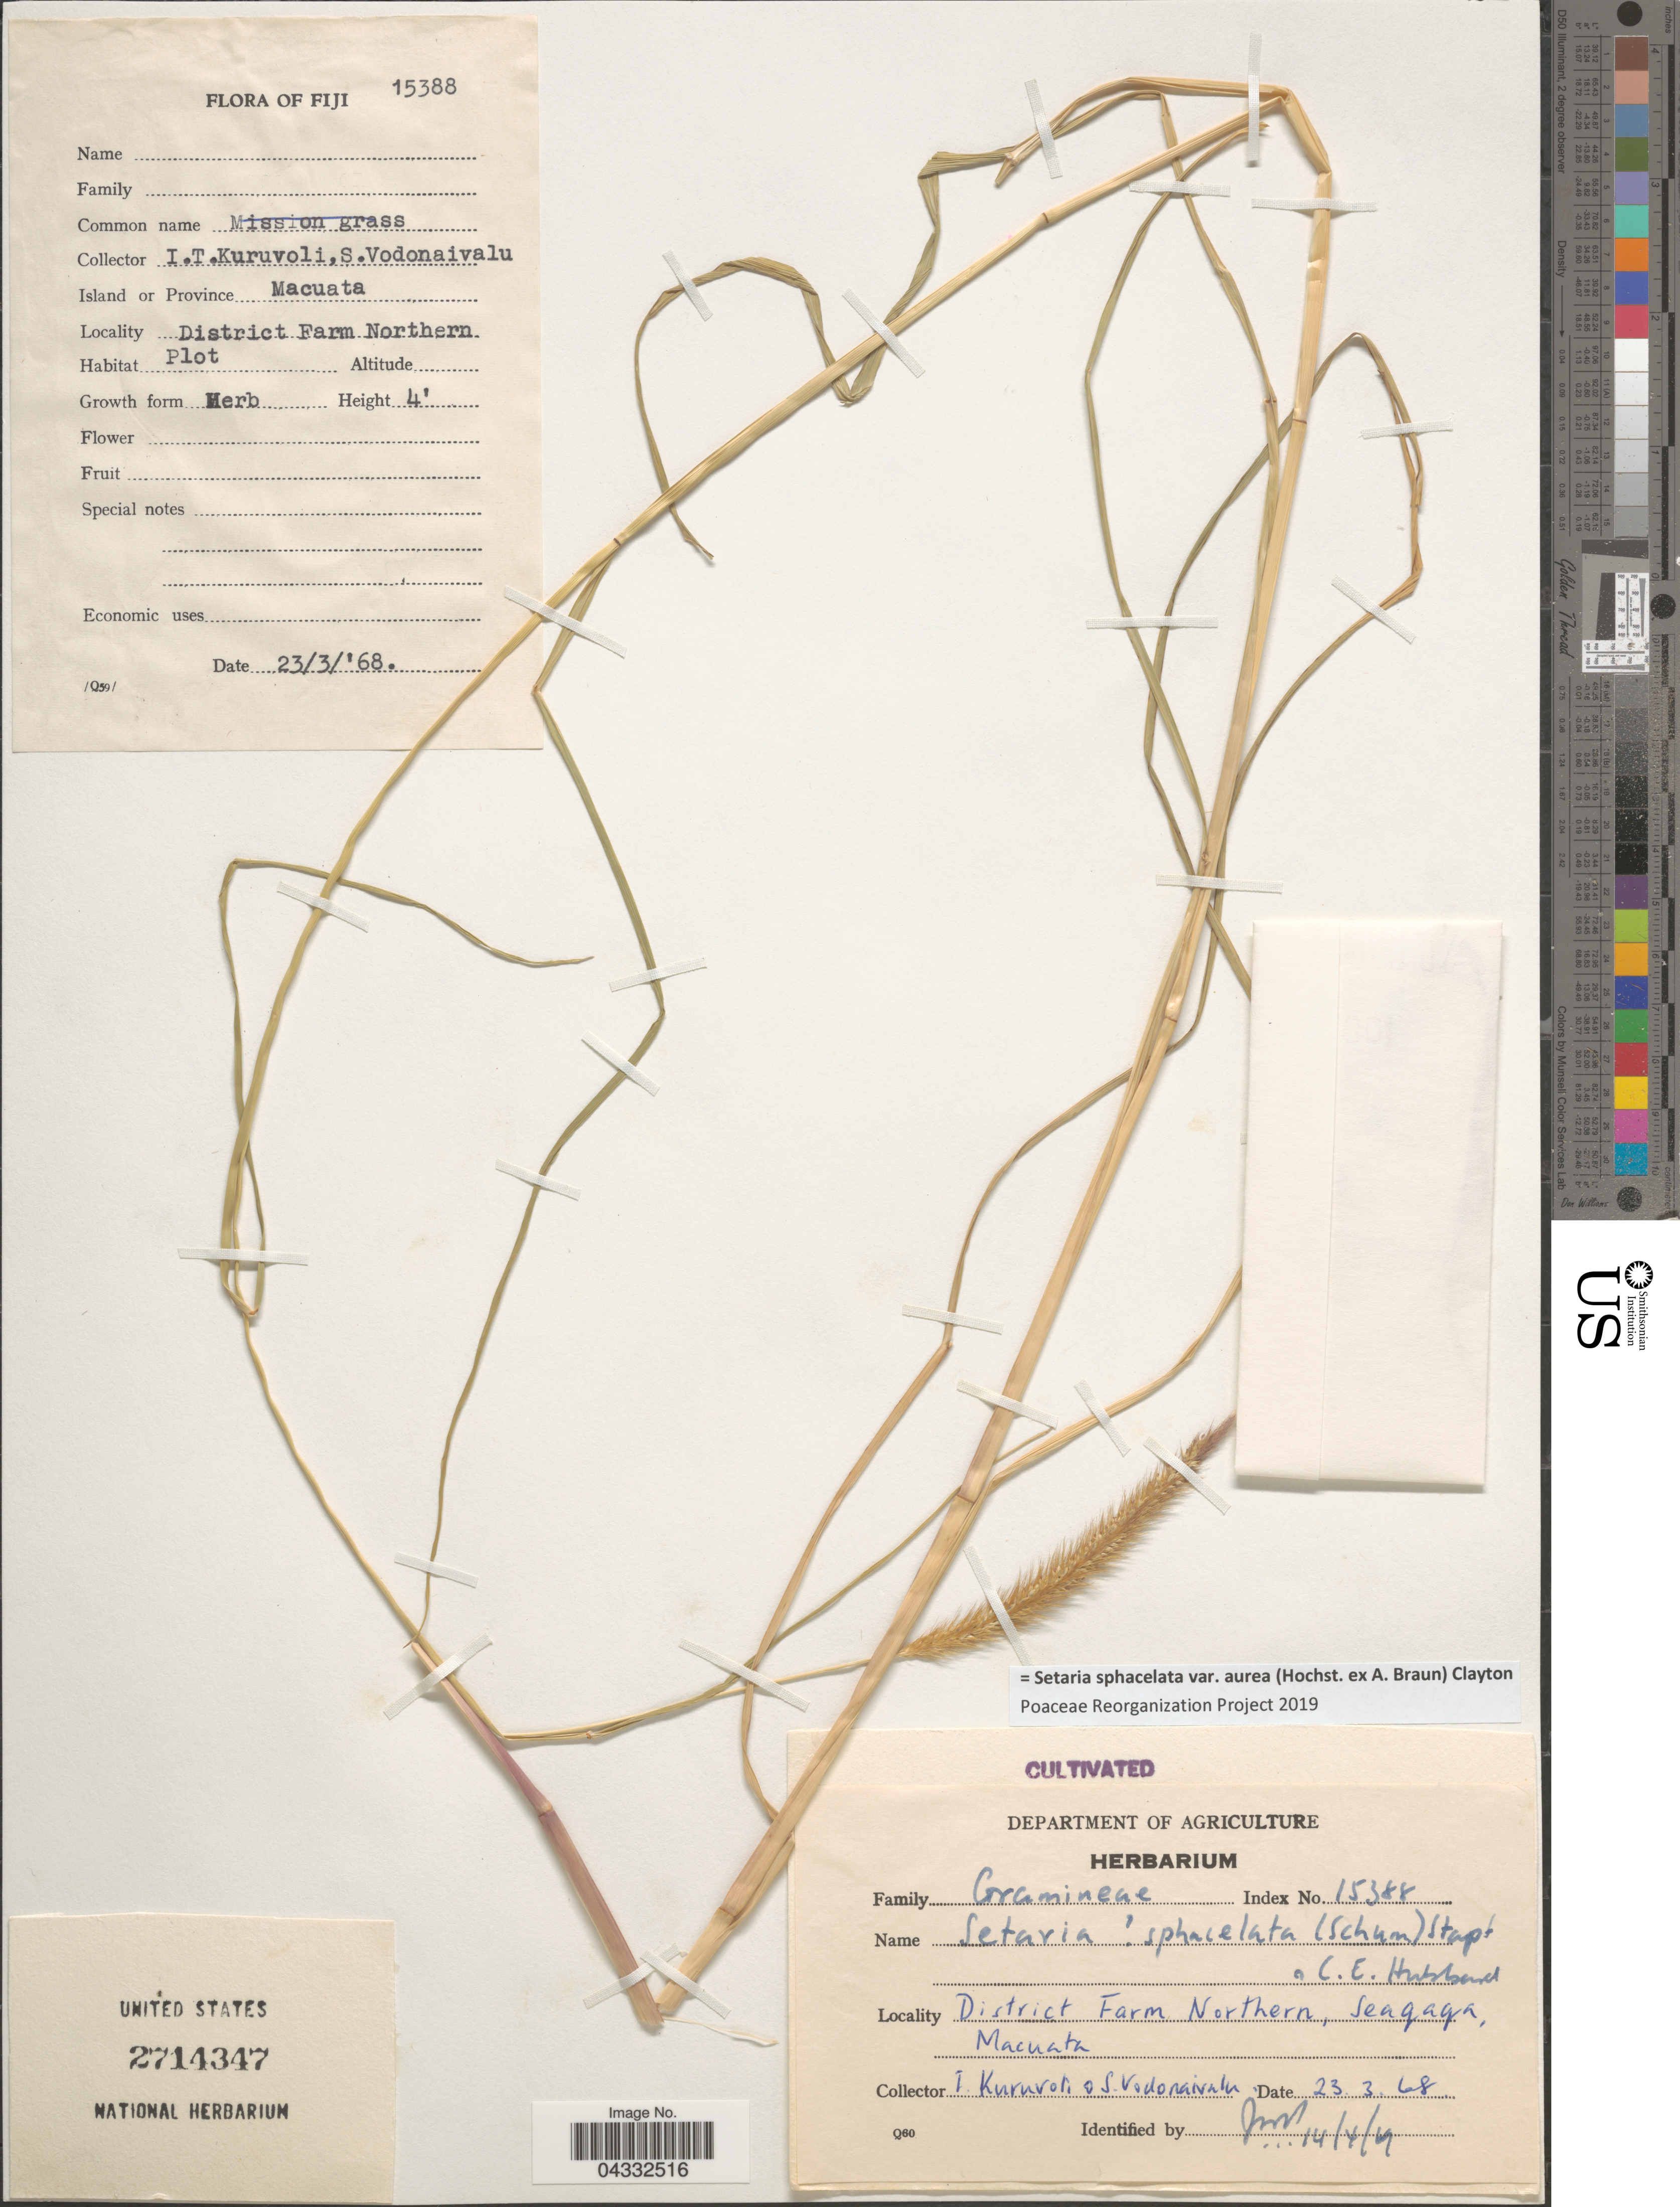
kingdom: Plantae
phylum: Tracheophyta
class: Liliopsida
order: Poales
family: Poaceae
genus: Setaria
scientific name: Setaria sphacelata var. aurea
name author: (Hochst. ex A. Braun) Clayton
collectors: I. Kuruvoli & S. Vodonaivalu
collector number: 15388?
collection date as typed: Transcribed d/m/y: 23/3/68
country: Fiji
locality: District Farm Northern, Seaqaqa, Macuata.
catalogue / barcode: US 2714347